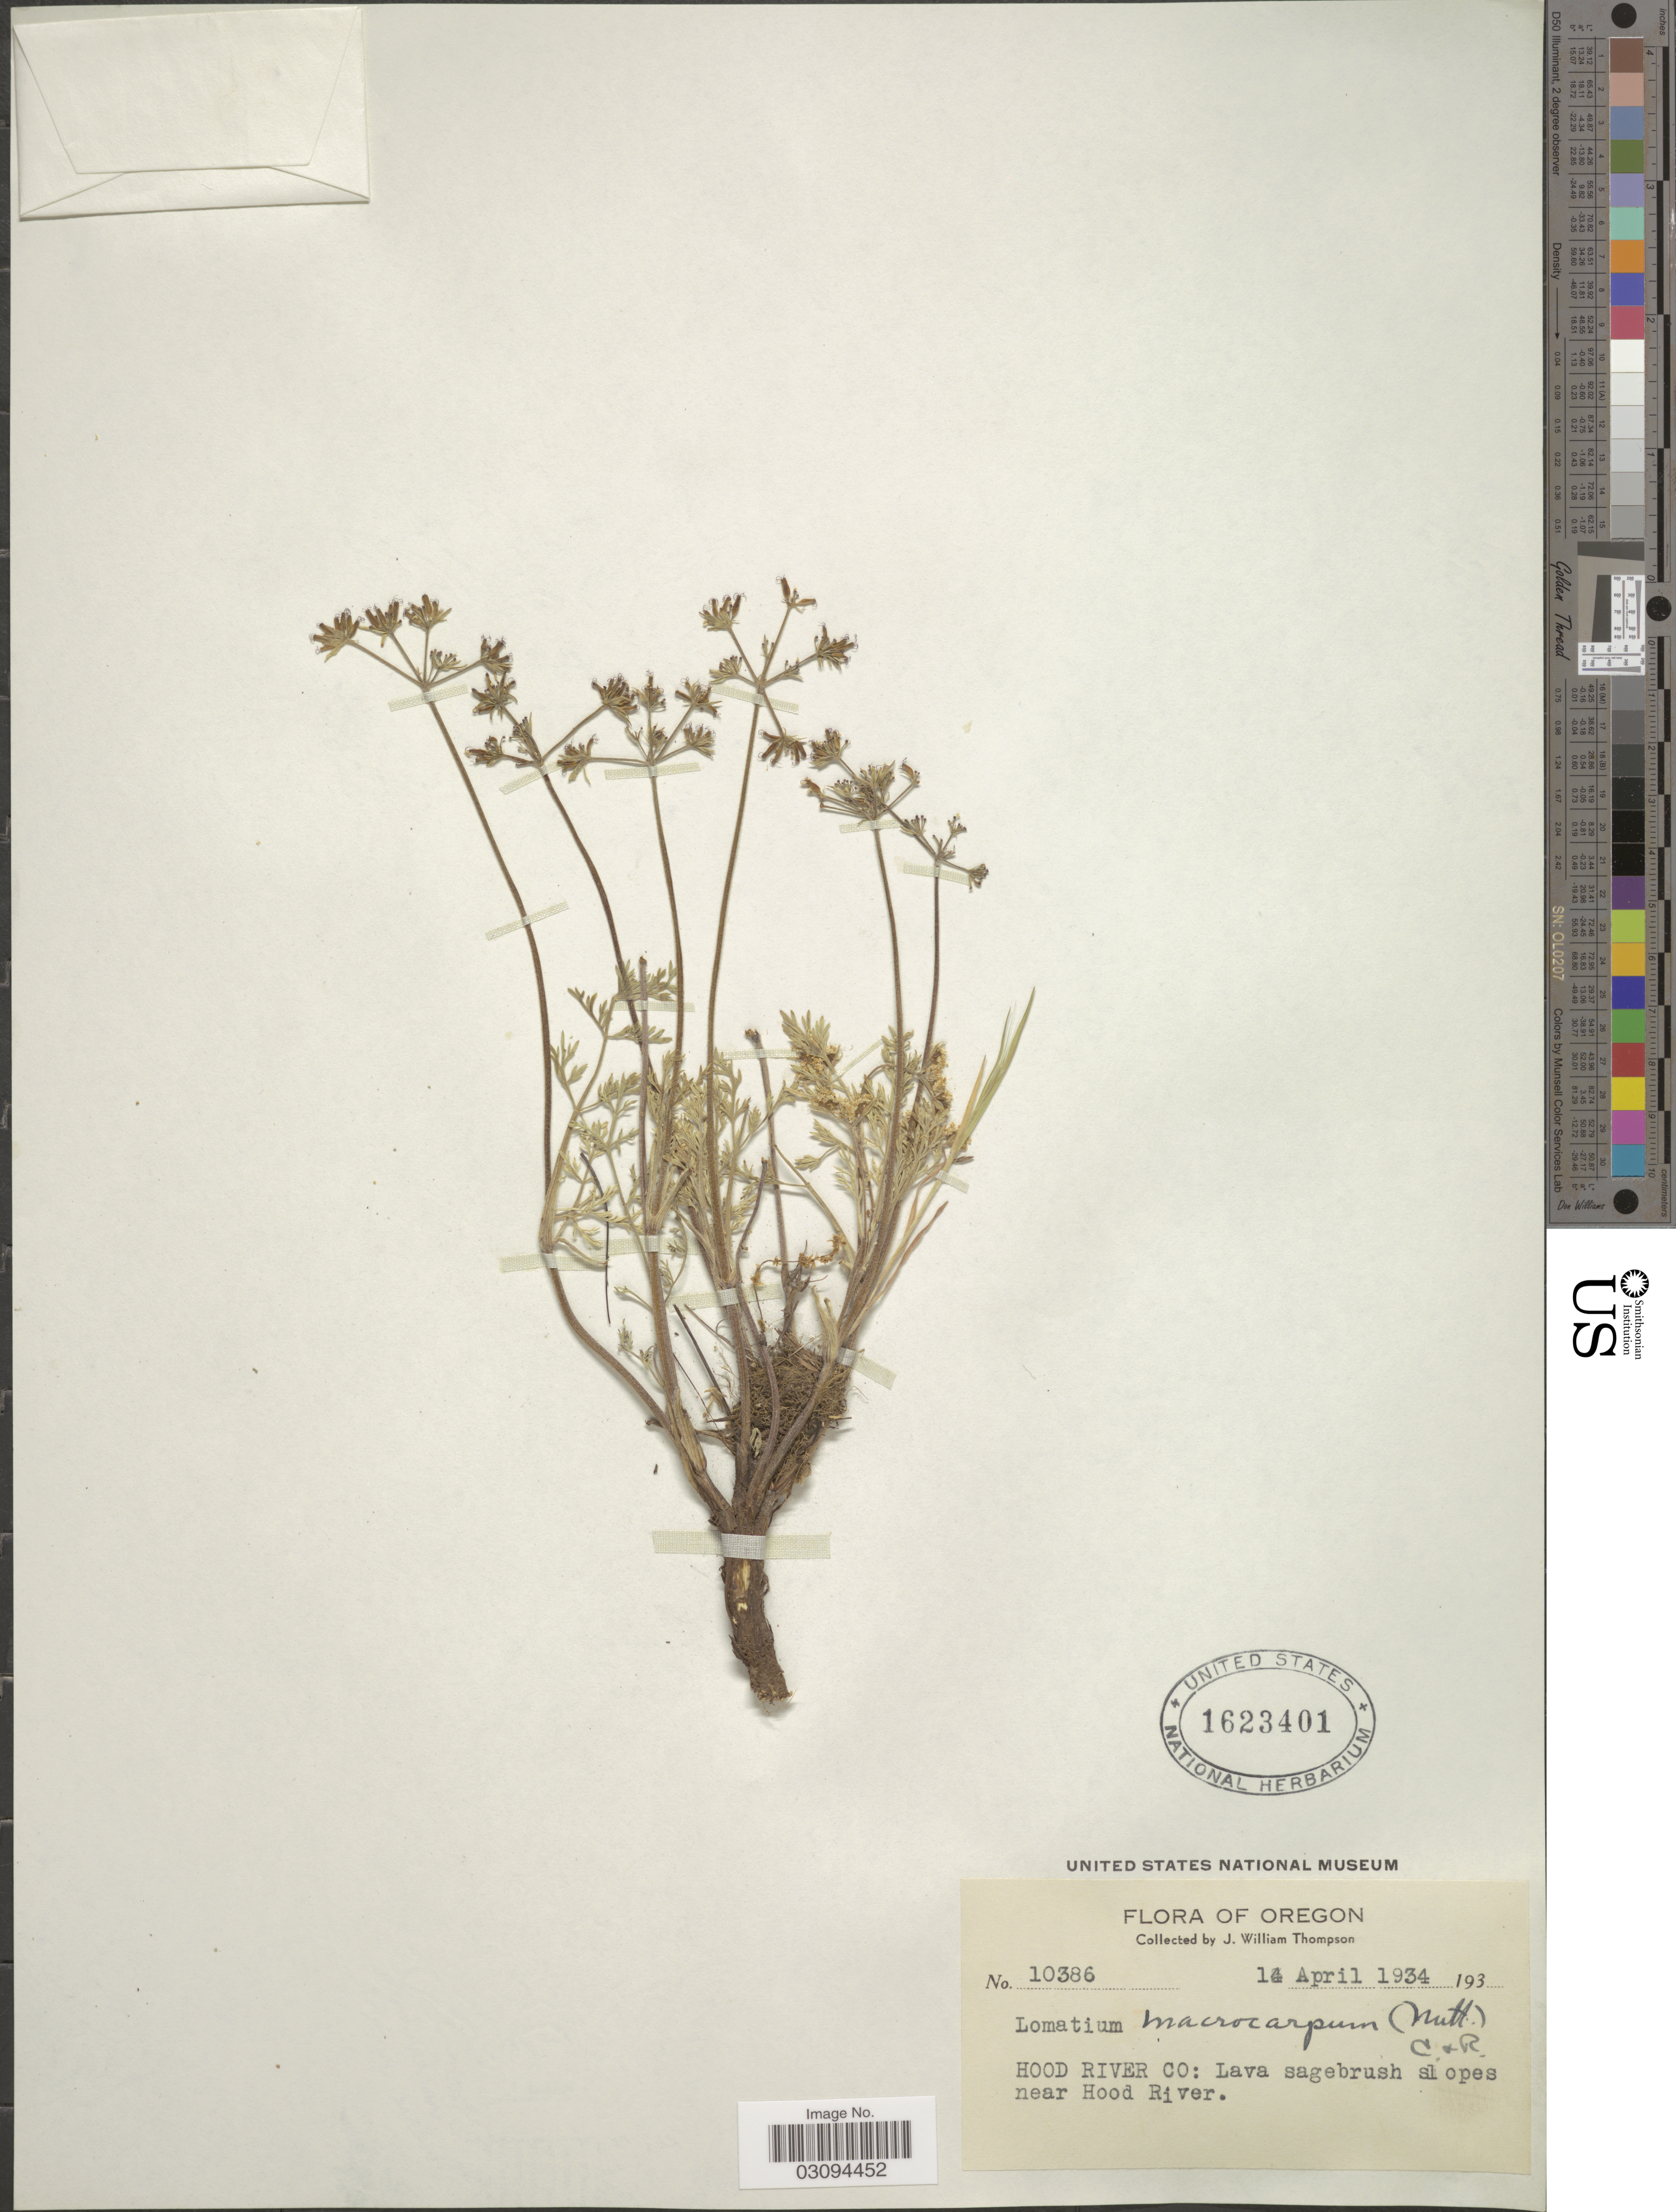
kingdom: Plantae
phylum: Tracheophyta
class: Magnoliopsida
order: Apiales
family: Apiaceae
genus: Lomatium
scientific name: Lomatium macrocarpum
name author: (Hook. et al.) J.M. Coult. & Rose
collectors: J. W. Thompson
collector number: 10386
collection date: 1934-04-14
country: United States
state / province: Oregon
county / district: Hood River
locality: Hood River Co: Lava sagebrush slopes near Hood River.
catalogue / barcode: US 1623401